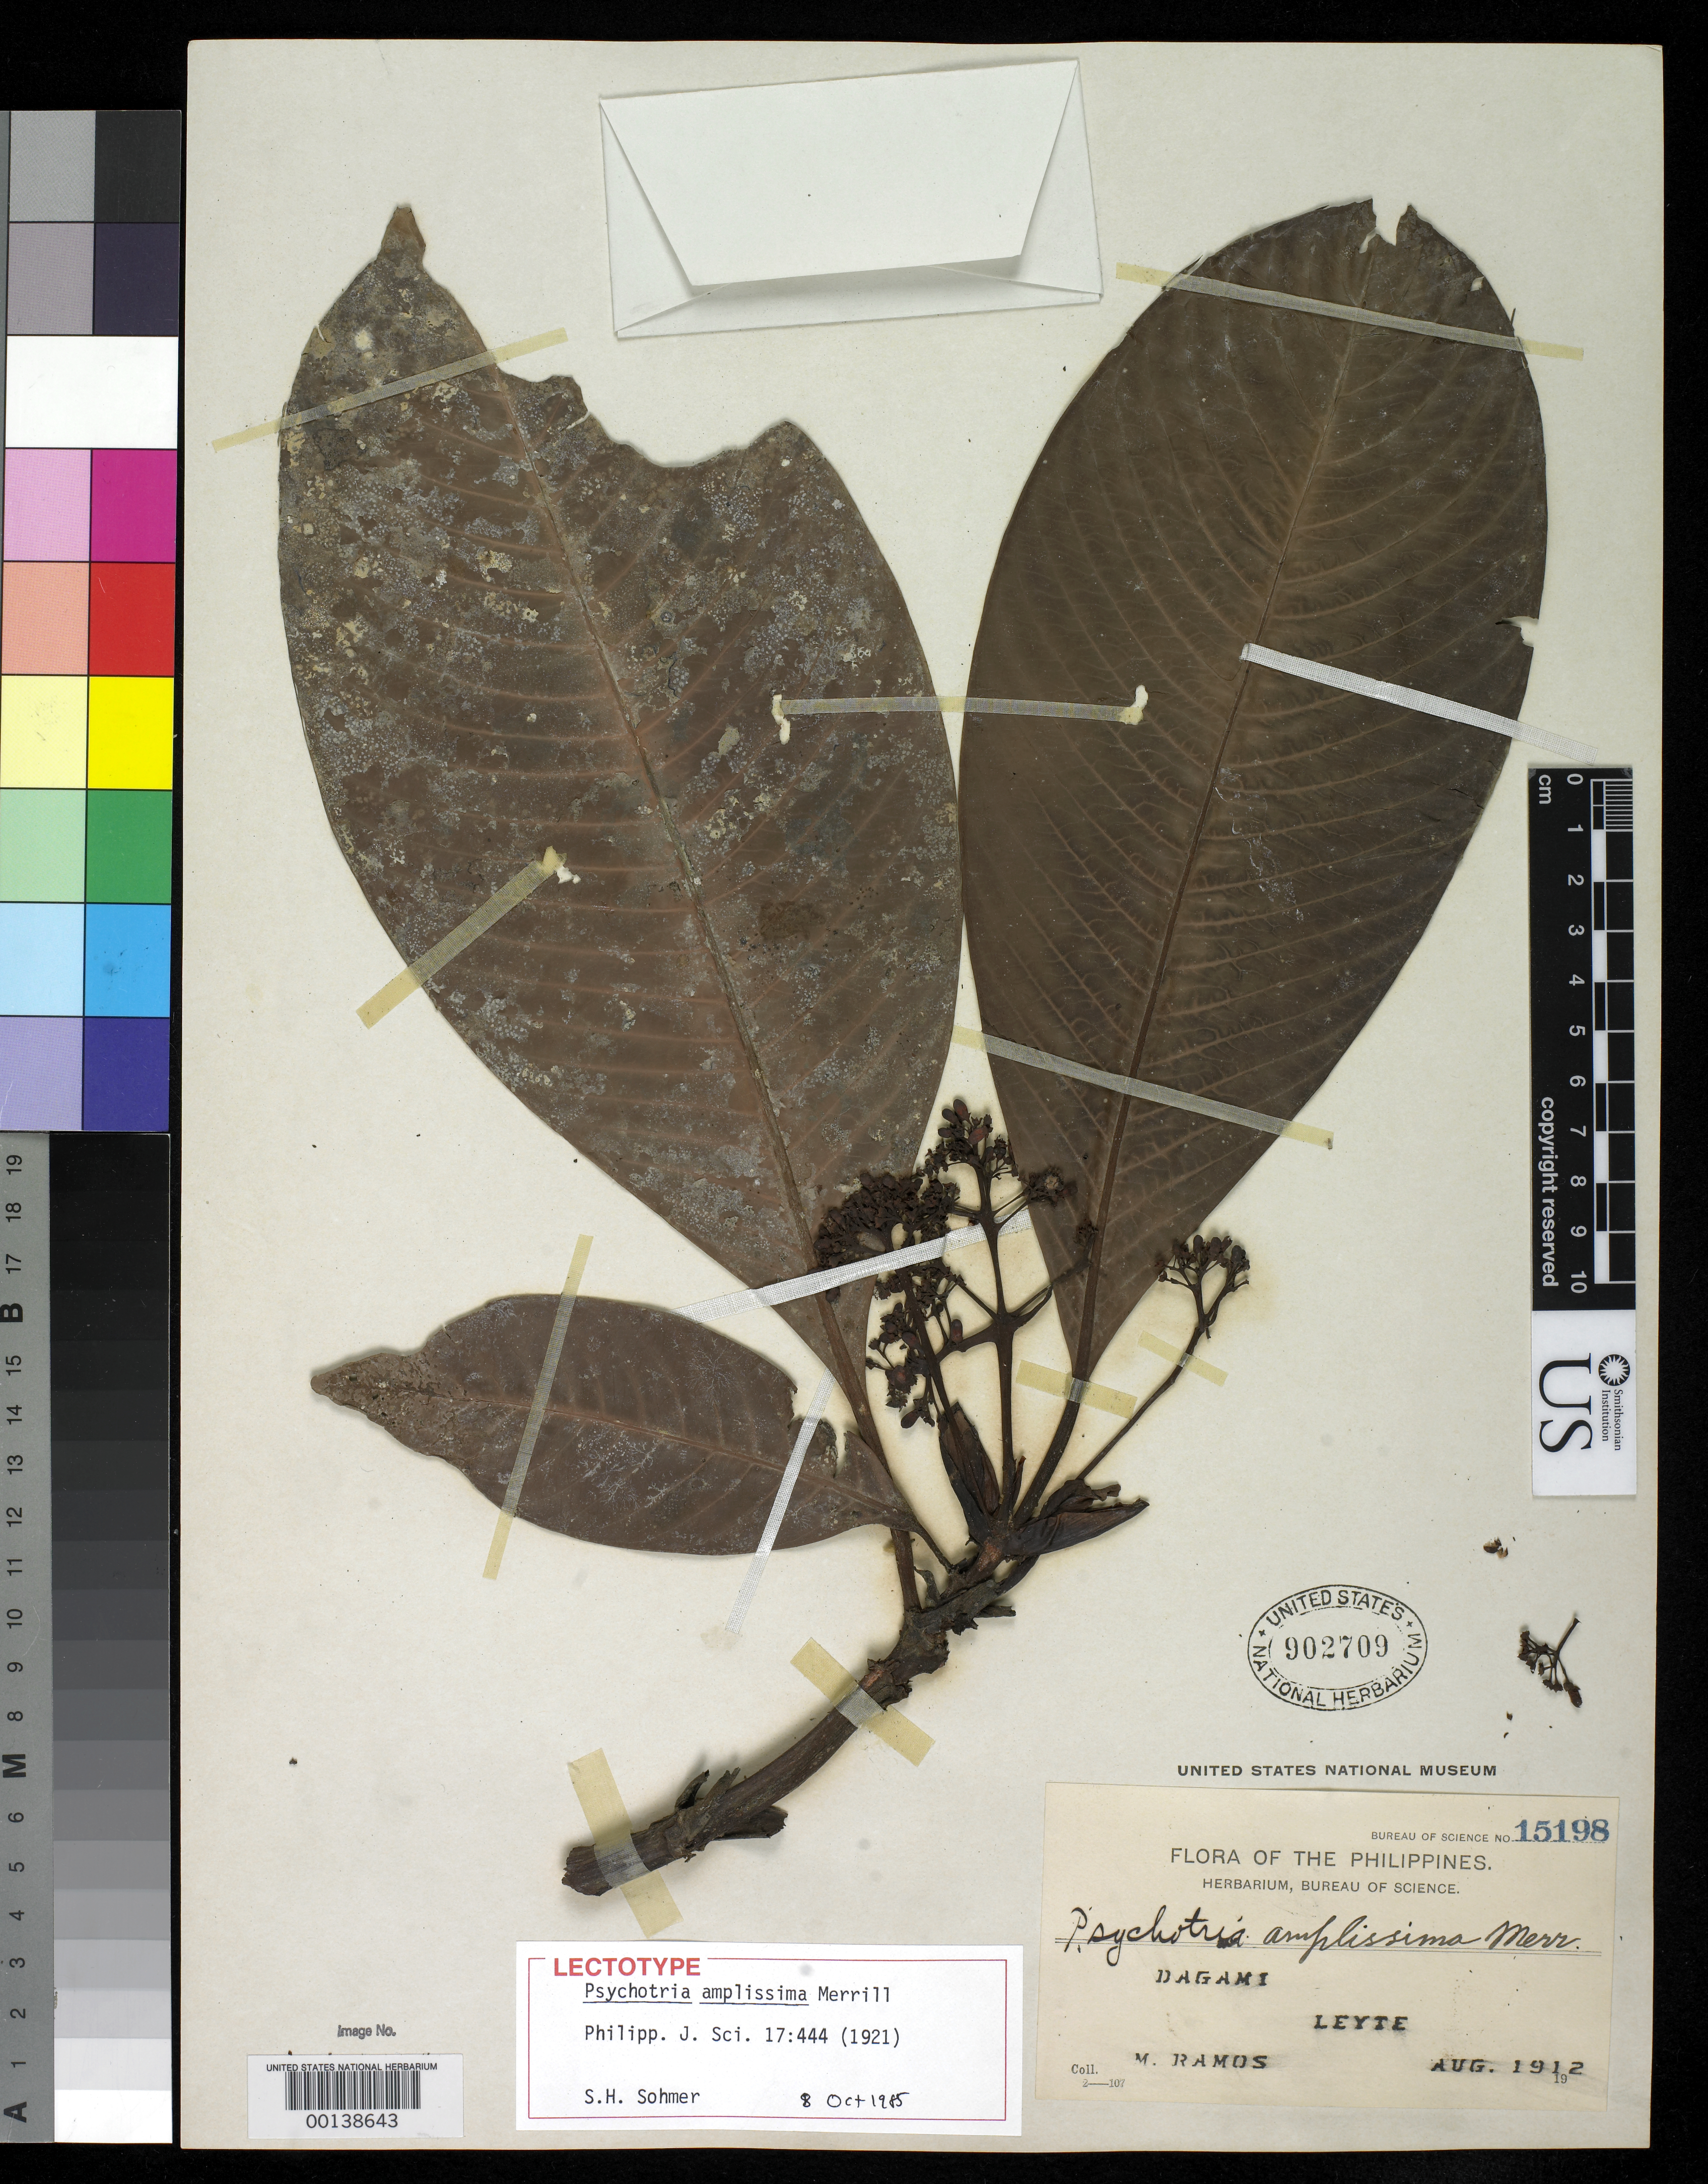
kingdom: Plantae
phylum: Tracheophyta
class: Magnoliopsida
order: Gentianales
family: Rubiaceae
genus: Psychotria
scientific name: Psychotria amplissima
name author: Merr.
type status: Isotype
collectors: M. Ramos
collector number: Bur. Sci. 15198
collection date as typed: Aug 1912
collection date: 1912-08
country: Philippines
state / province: Eastern Visayas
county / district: Leyte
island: Leyte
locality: Dagami.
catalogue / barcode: US 902709